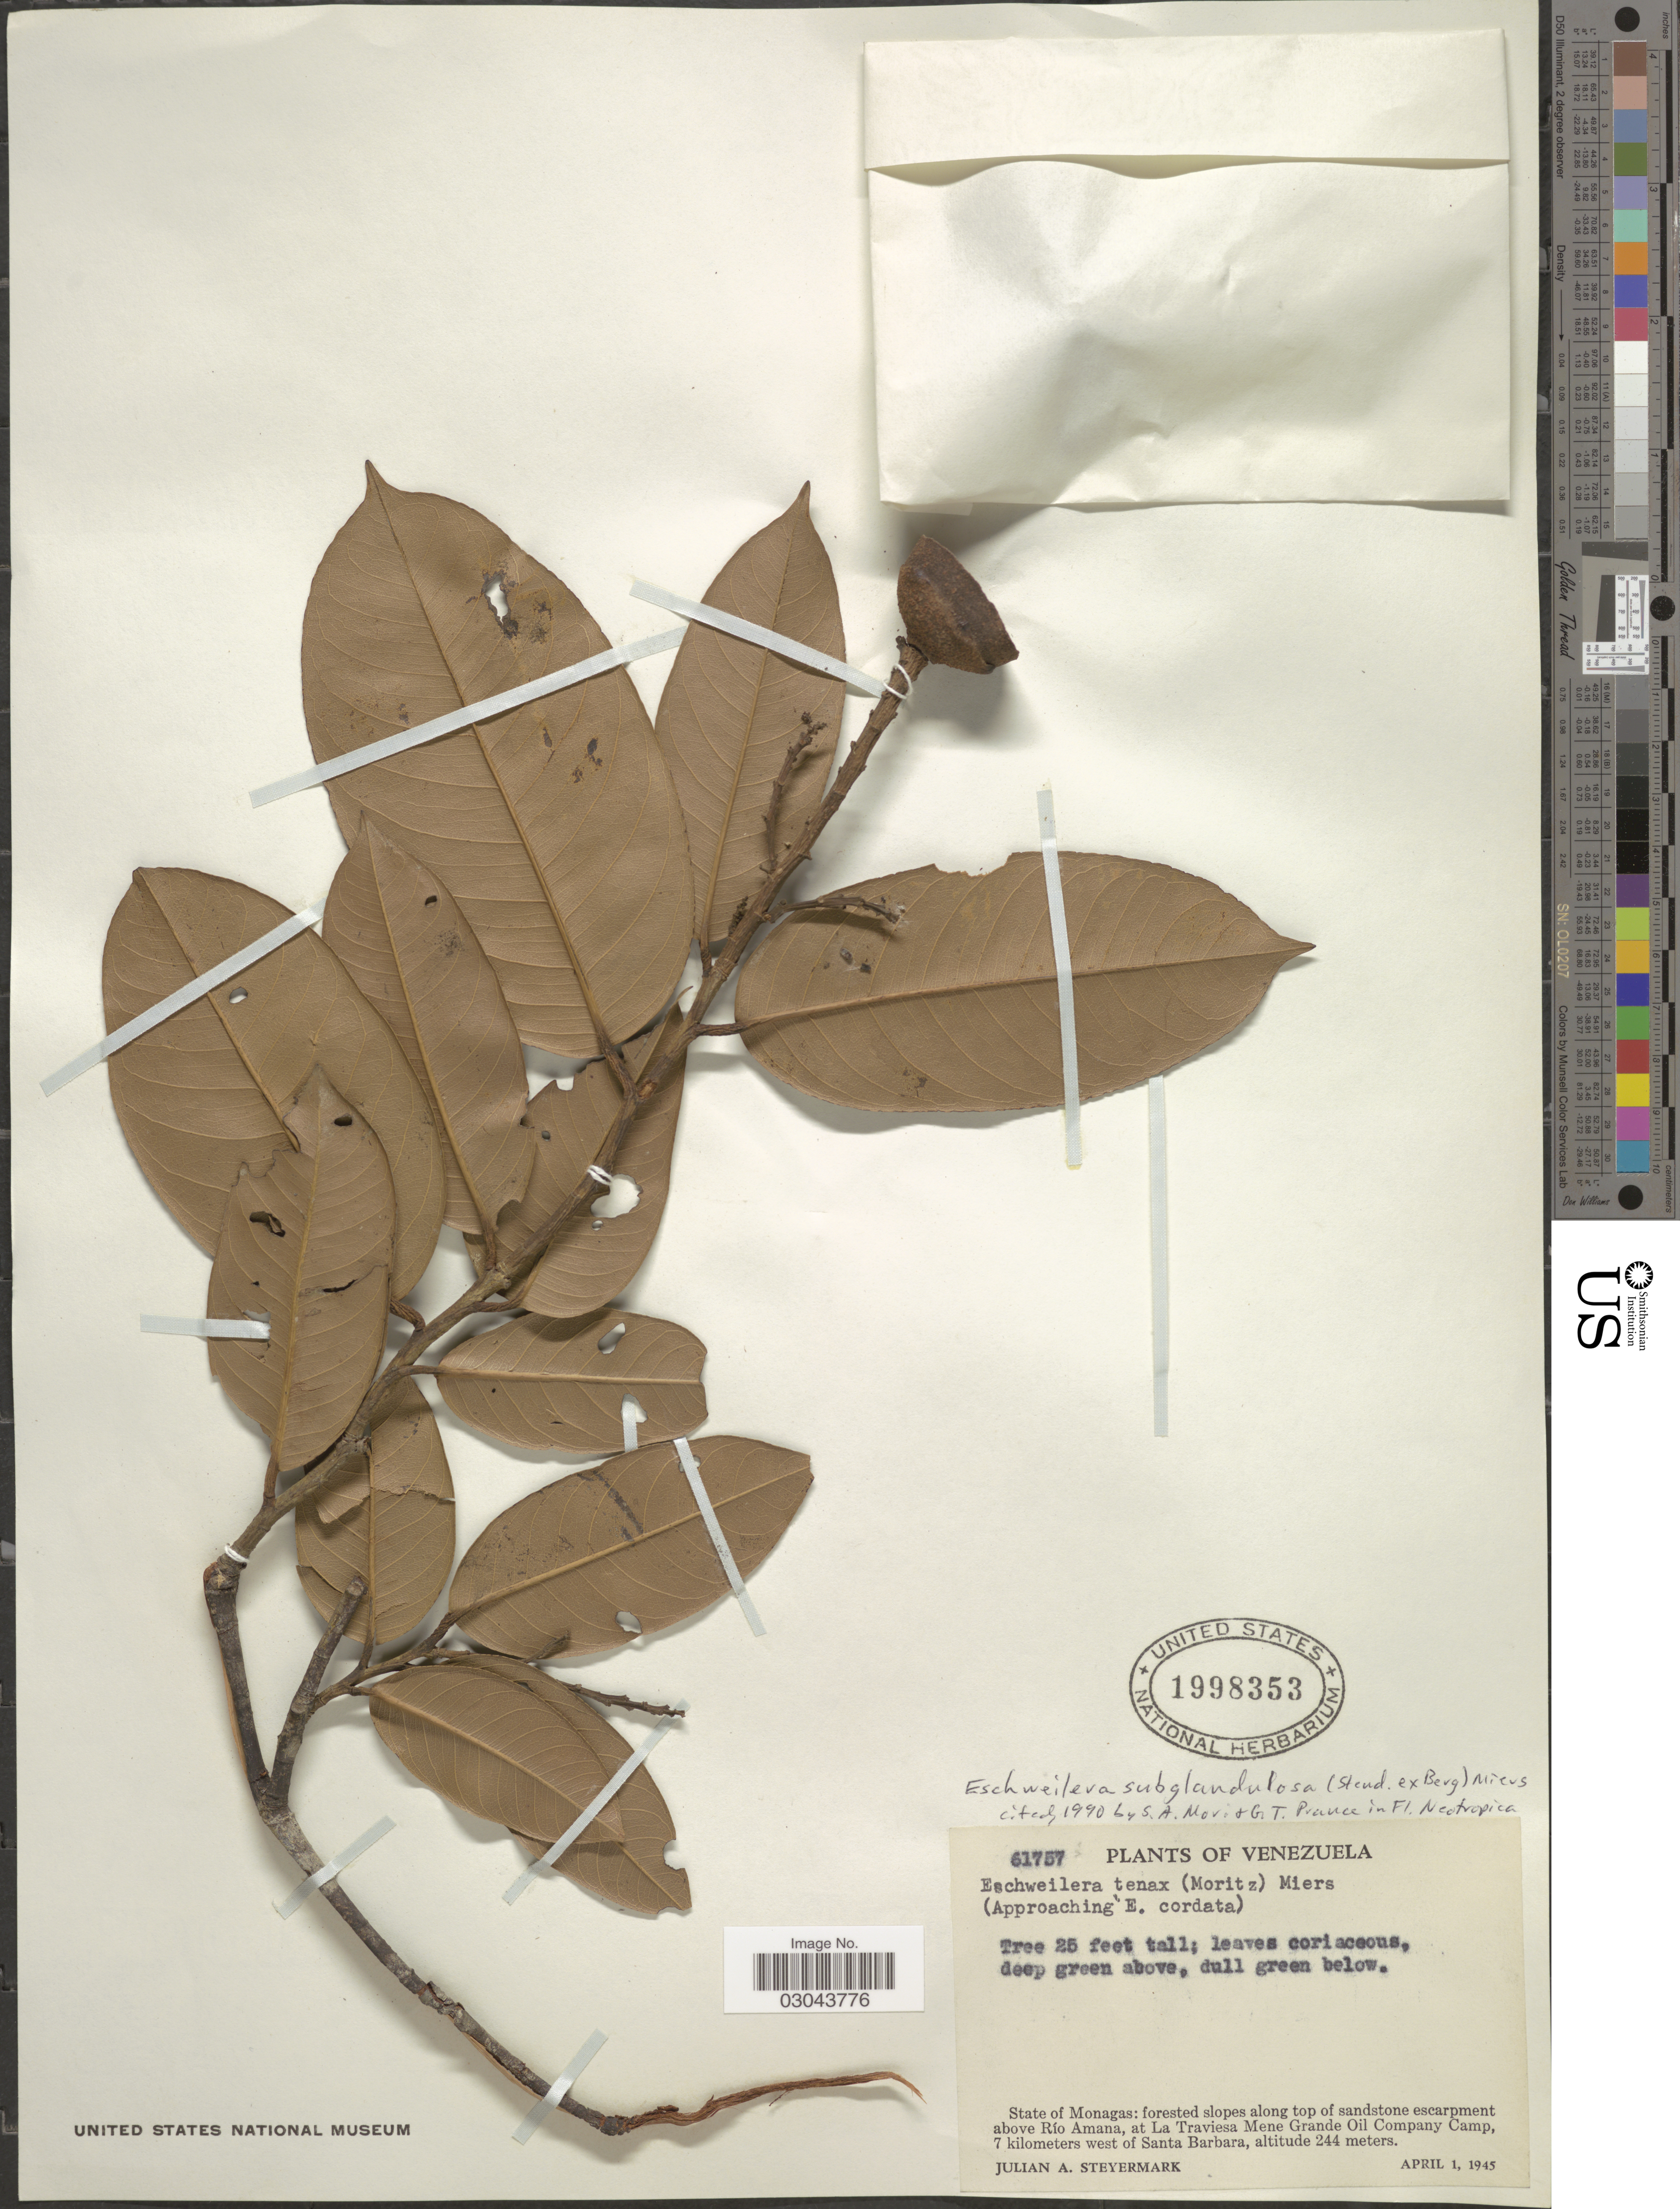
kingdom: Plantae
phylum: Tracheophyta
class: Magnoliopsida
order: Ericales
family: Lecythidaceae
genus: Eschweilera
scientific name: Eschweilera subglandulosa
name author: (Steud. ex Berg) Miers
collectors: J. Steyermark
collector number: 61757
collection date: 1945-04-01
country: Venezuela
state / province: Monagas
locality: Forested slopes along top of sandstone escarpment above Río Amana, at La Traviesa Mene Grande Oil Company Camp, 7 kilometers west of Santa Barbara.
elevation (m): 244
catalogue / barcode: US 1998353